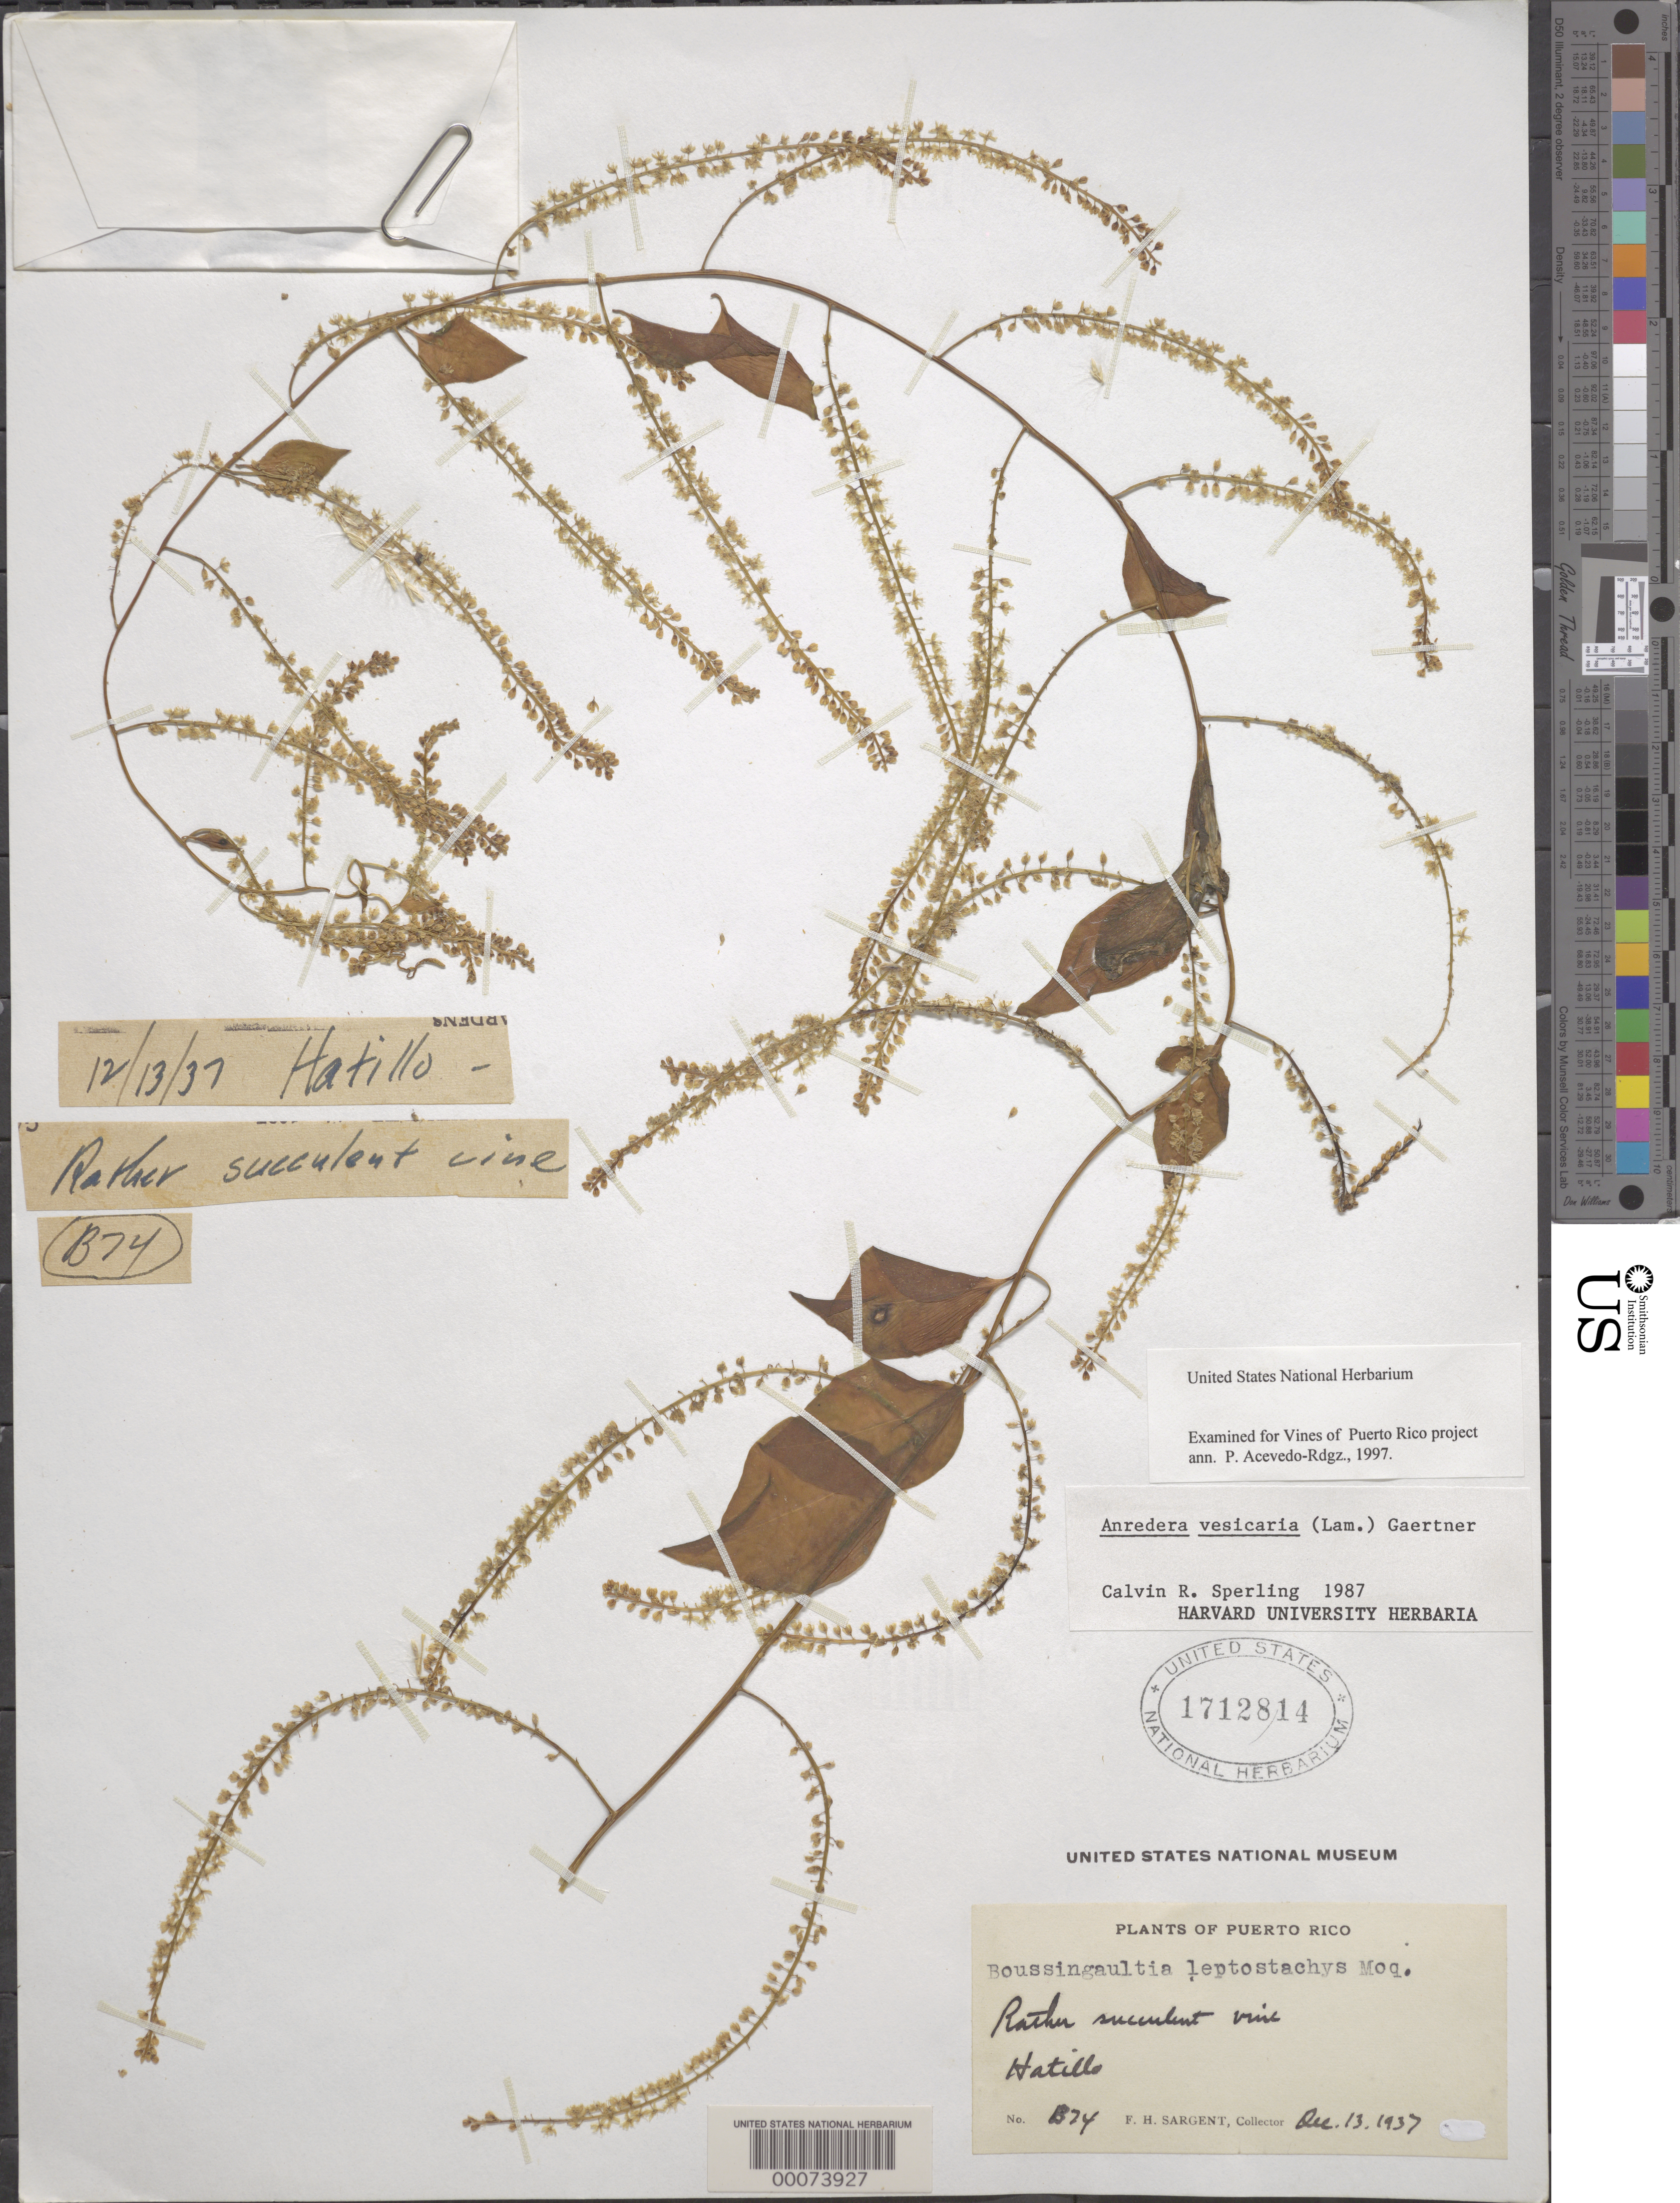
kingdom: Plantae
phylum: Tracheophyta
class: Magnoliopsida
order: Caryophyllales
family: Basellaceae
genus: Anredera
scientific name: Anredera vesicaria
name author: (Lam.) C.F. Gaertn.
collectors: F. H. Sargent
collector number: B74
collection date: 1937-12-13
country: Puerto Rico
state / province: Hatillo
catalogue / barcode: US 1712814